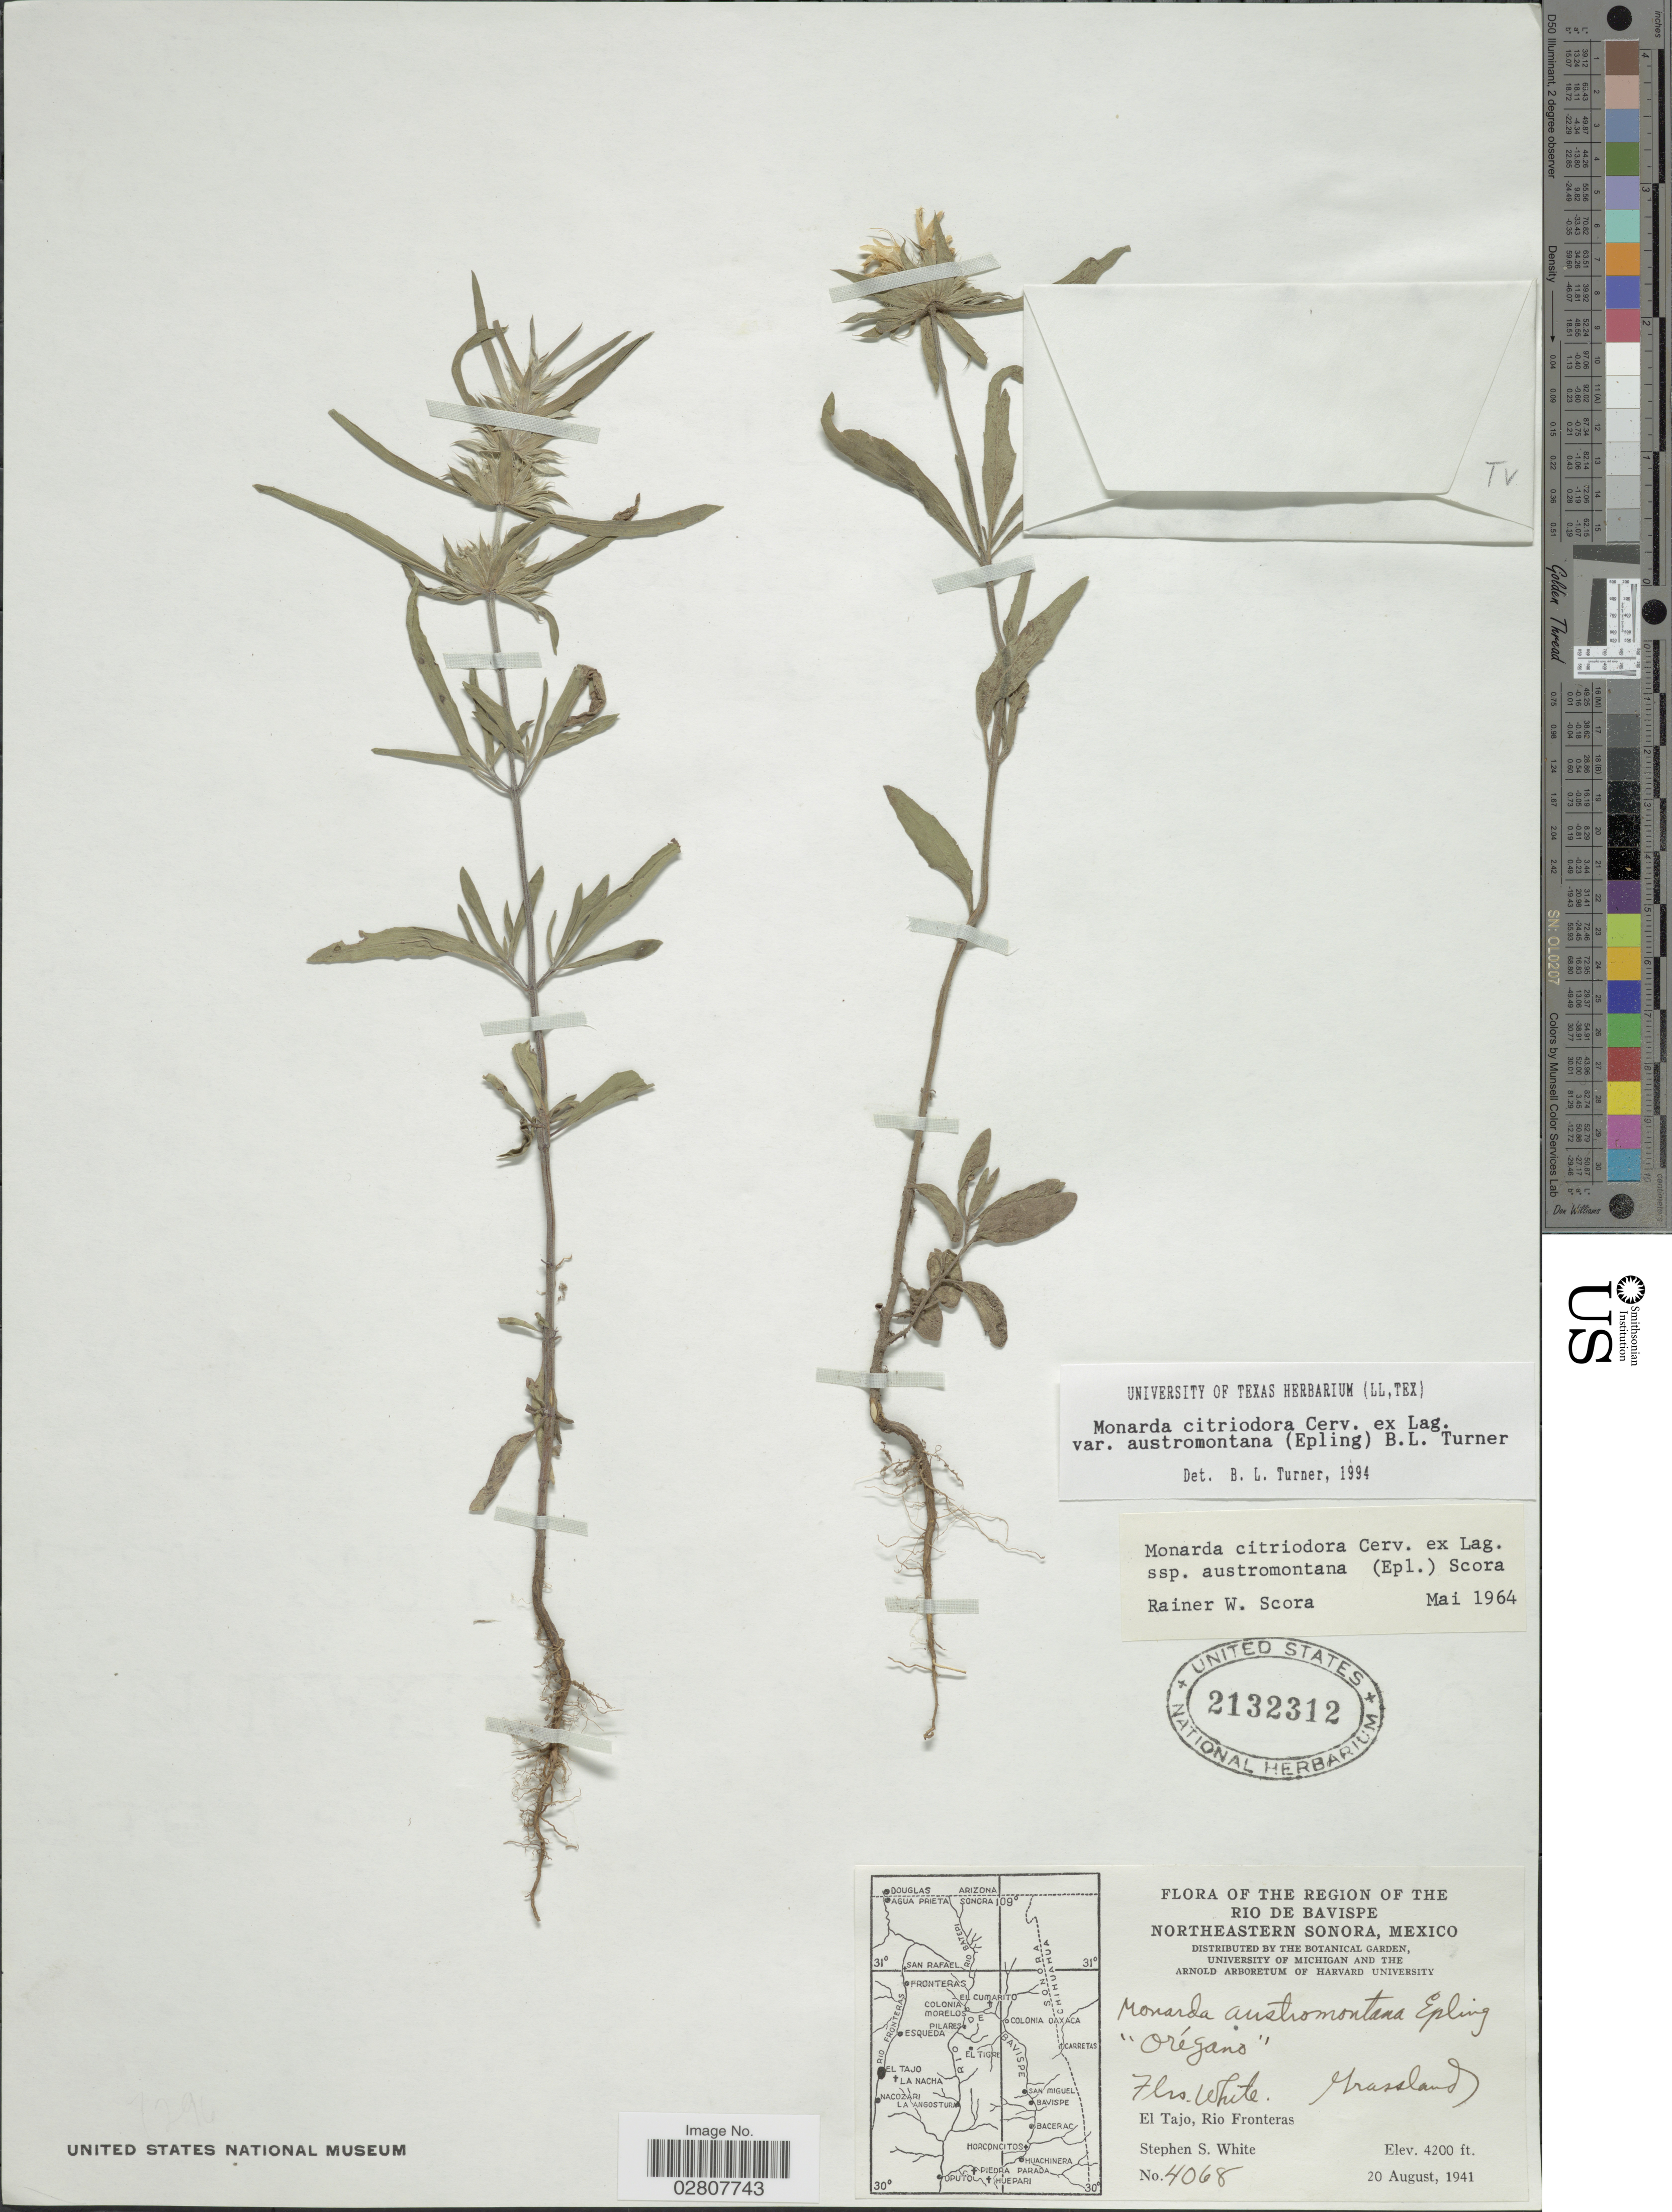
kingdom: Plantae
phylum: Tracheophyta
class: Magnoliopsida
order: Lamiales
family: Lamiaceae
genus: Monarda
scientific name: Monarda citriodora var. austromontana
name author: (Epling) B.L. Turner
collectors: S. S. White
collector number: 4068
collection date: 1941-08-20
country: Mexico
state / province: Sonora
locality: The Region of the Rio de Bavispe. Northeastern Sonora. El Tajo, Rio Fronteras.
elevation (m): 1280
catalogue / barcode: US 2132312